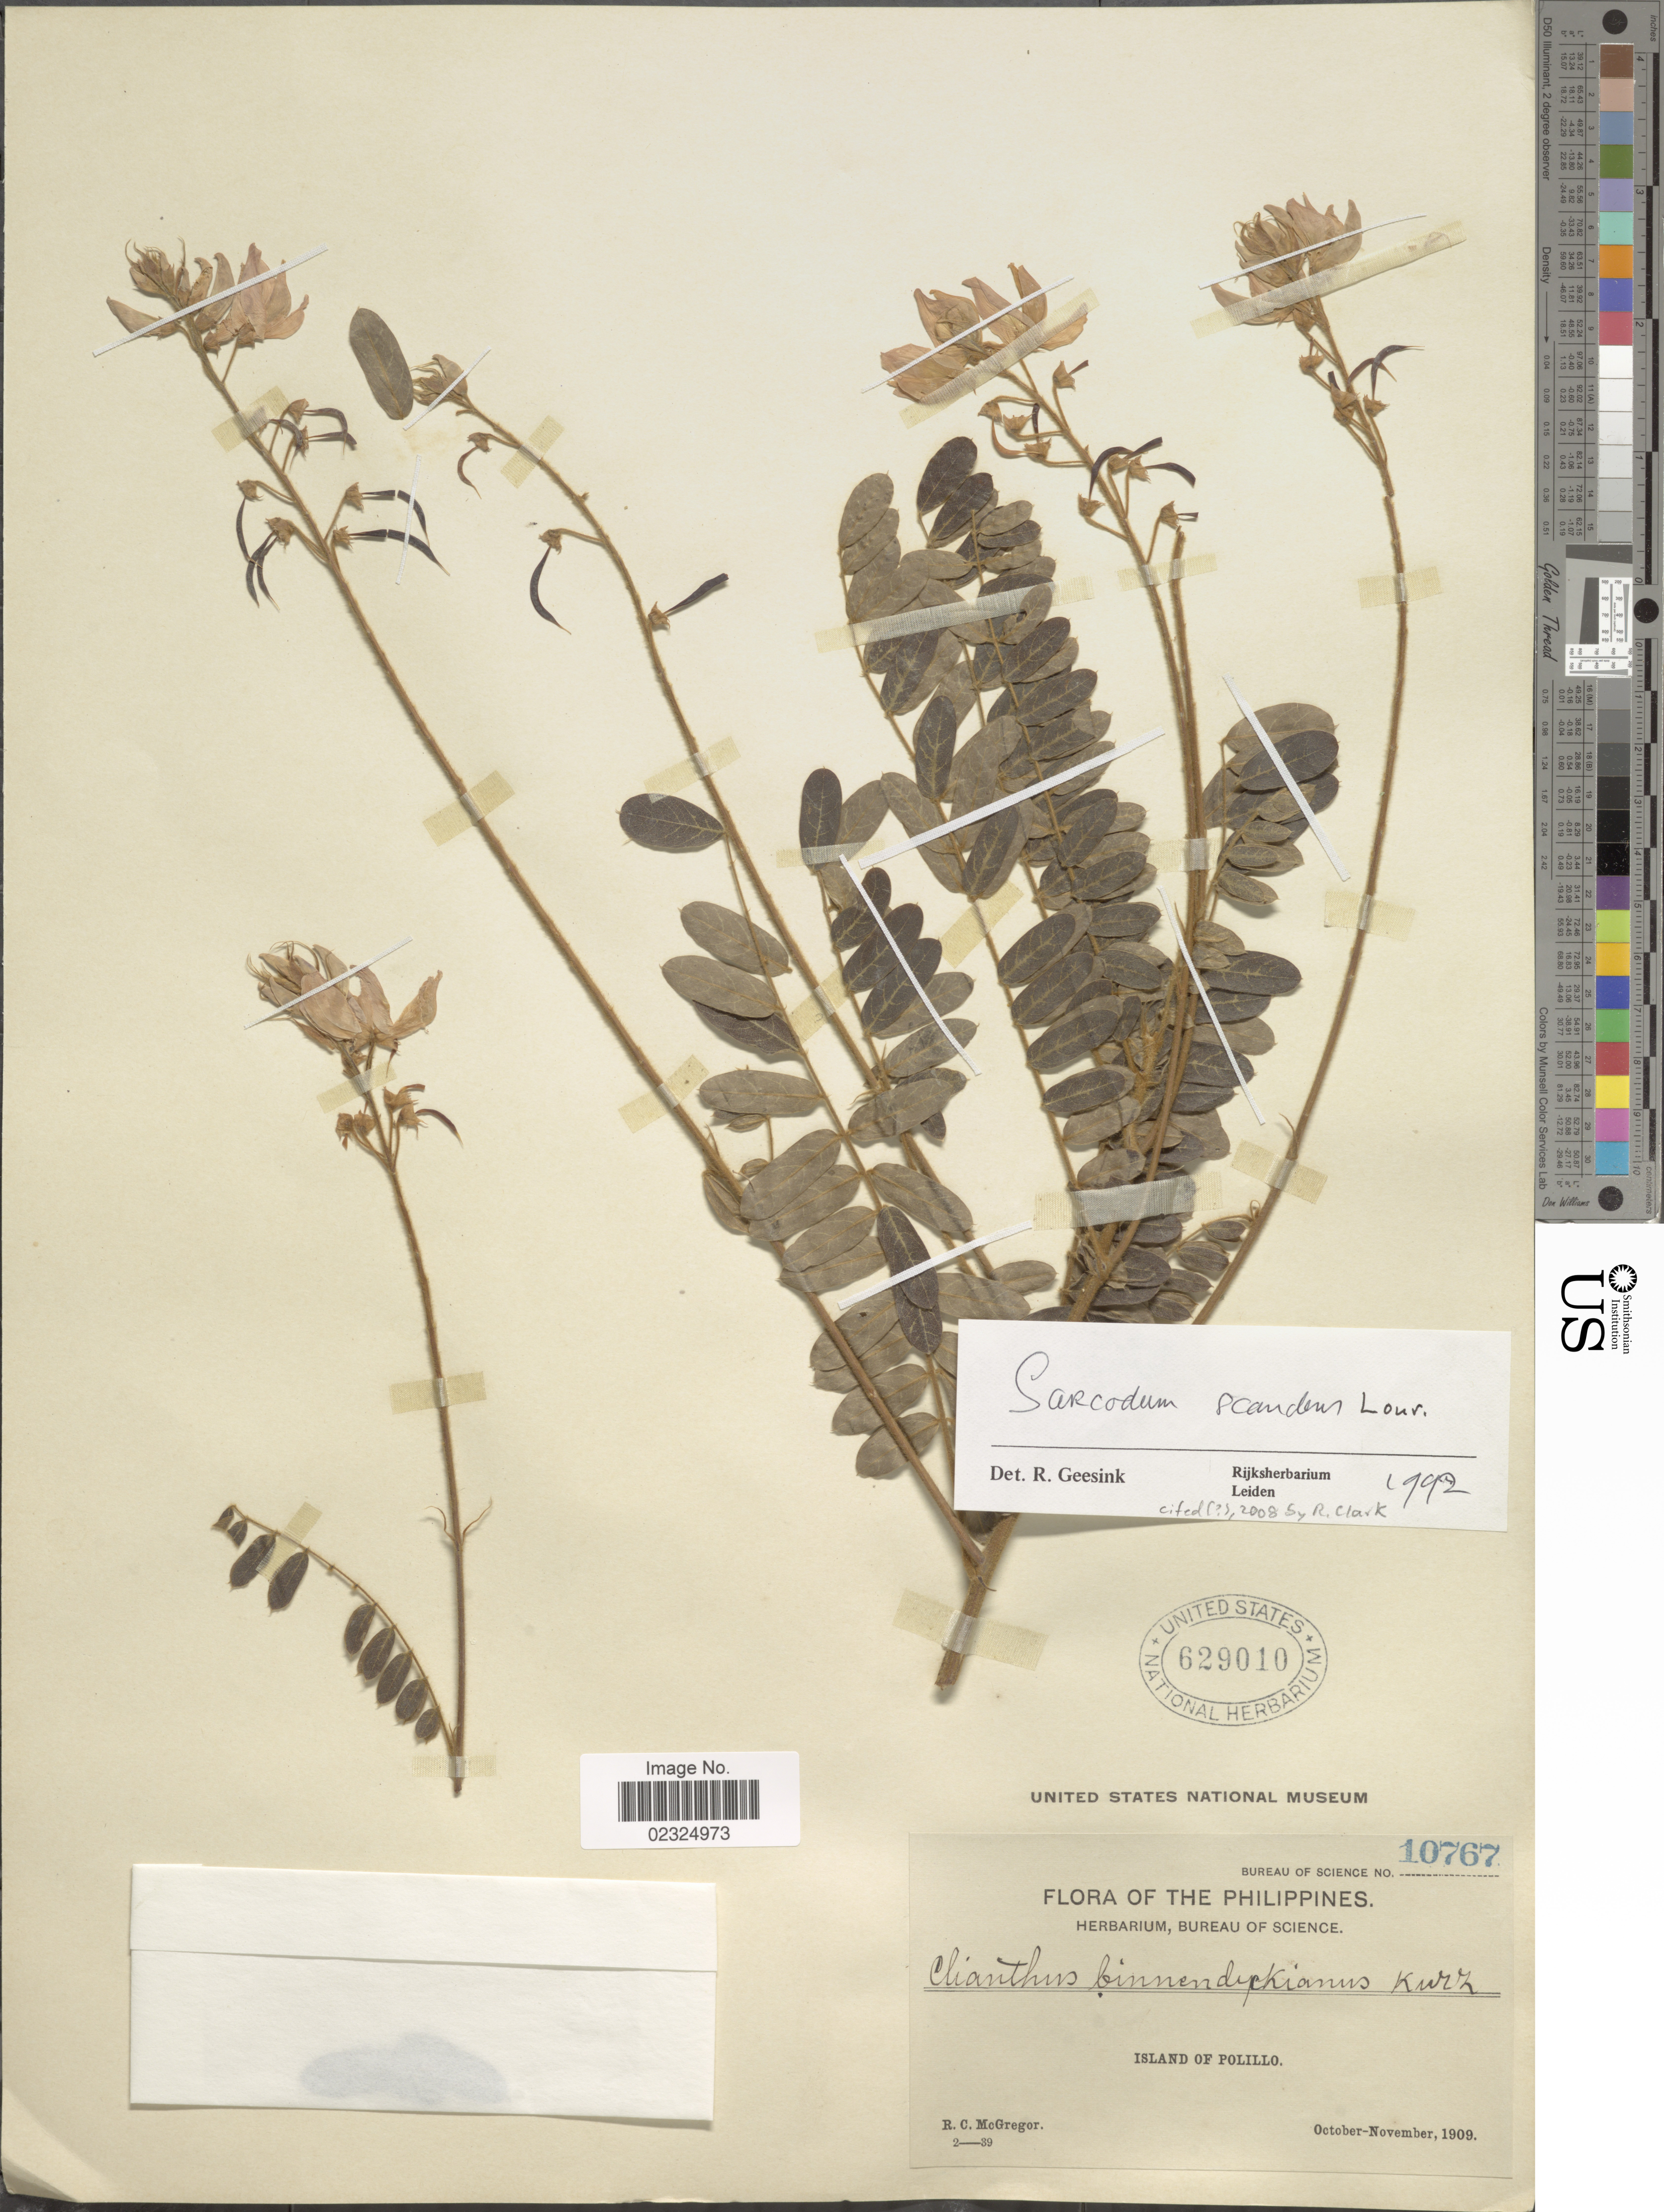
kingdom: Plantae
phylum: Tracheophyta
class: Magnoliopsida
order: Fabales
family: Fabaceae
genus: Sarcodum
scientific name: Sarcodum scandens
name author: Lour.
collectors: R. C. McGregor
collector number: Bureau of Science 10767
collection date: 1909-10/1909-11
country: Philippines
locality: Island of Polillo.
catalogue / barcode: US 629010